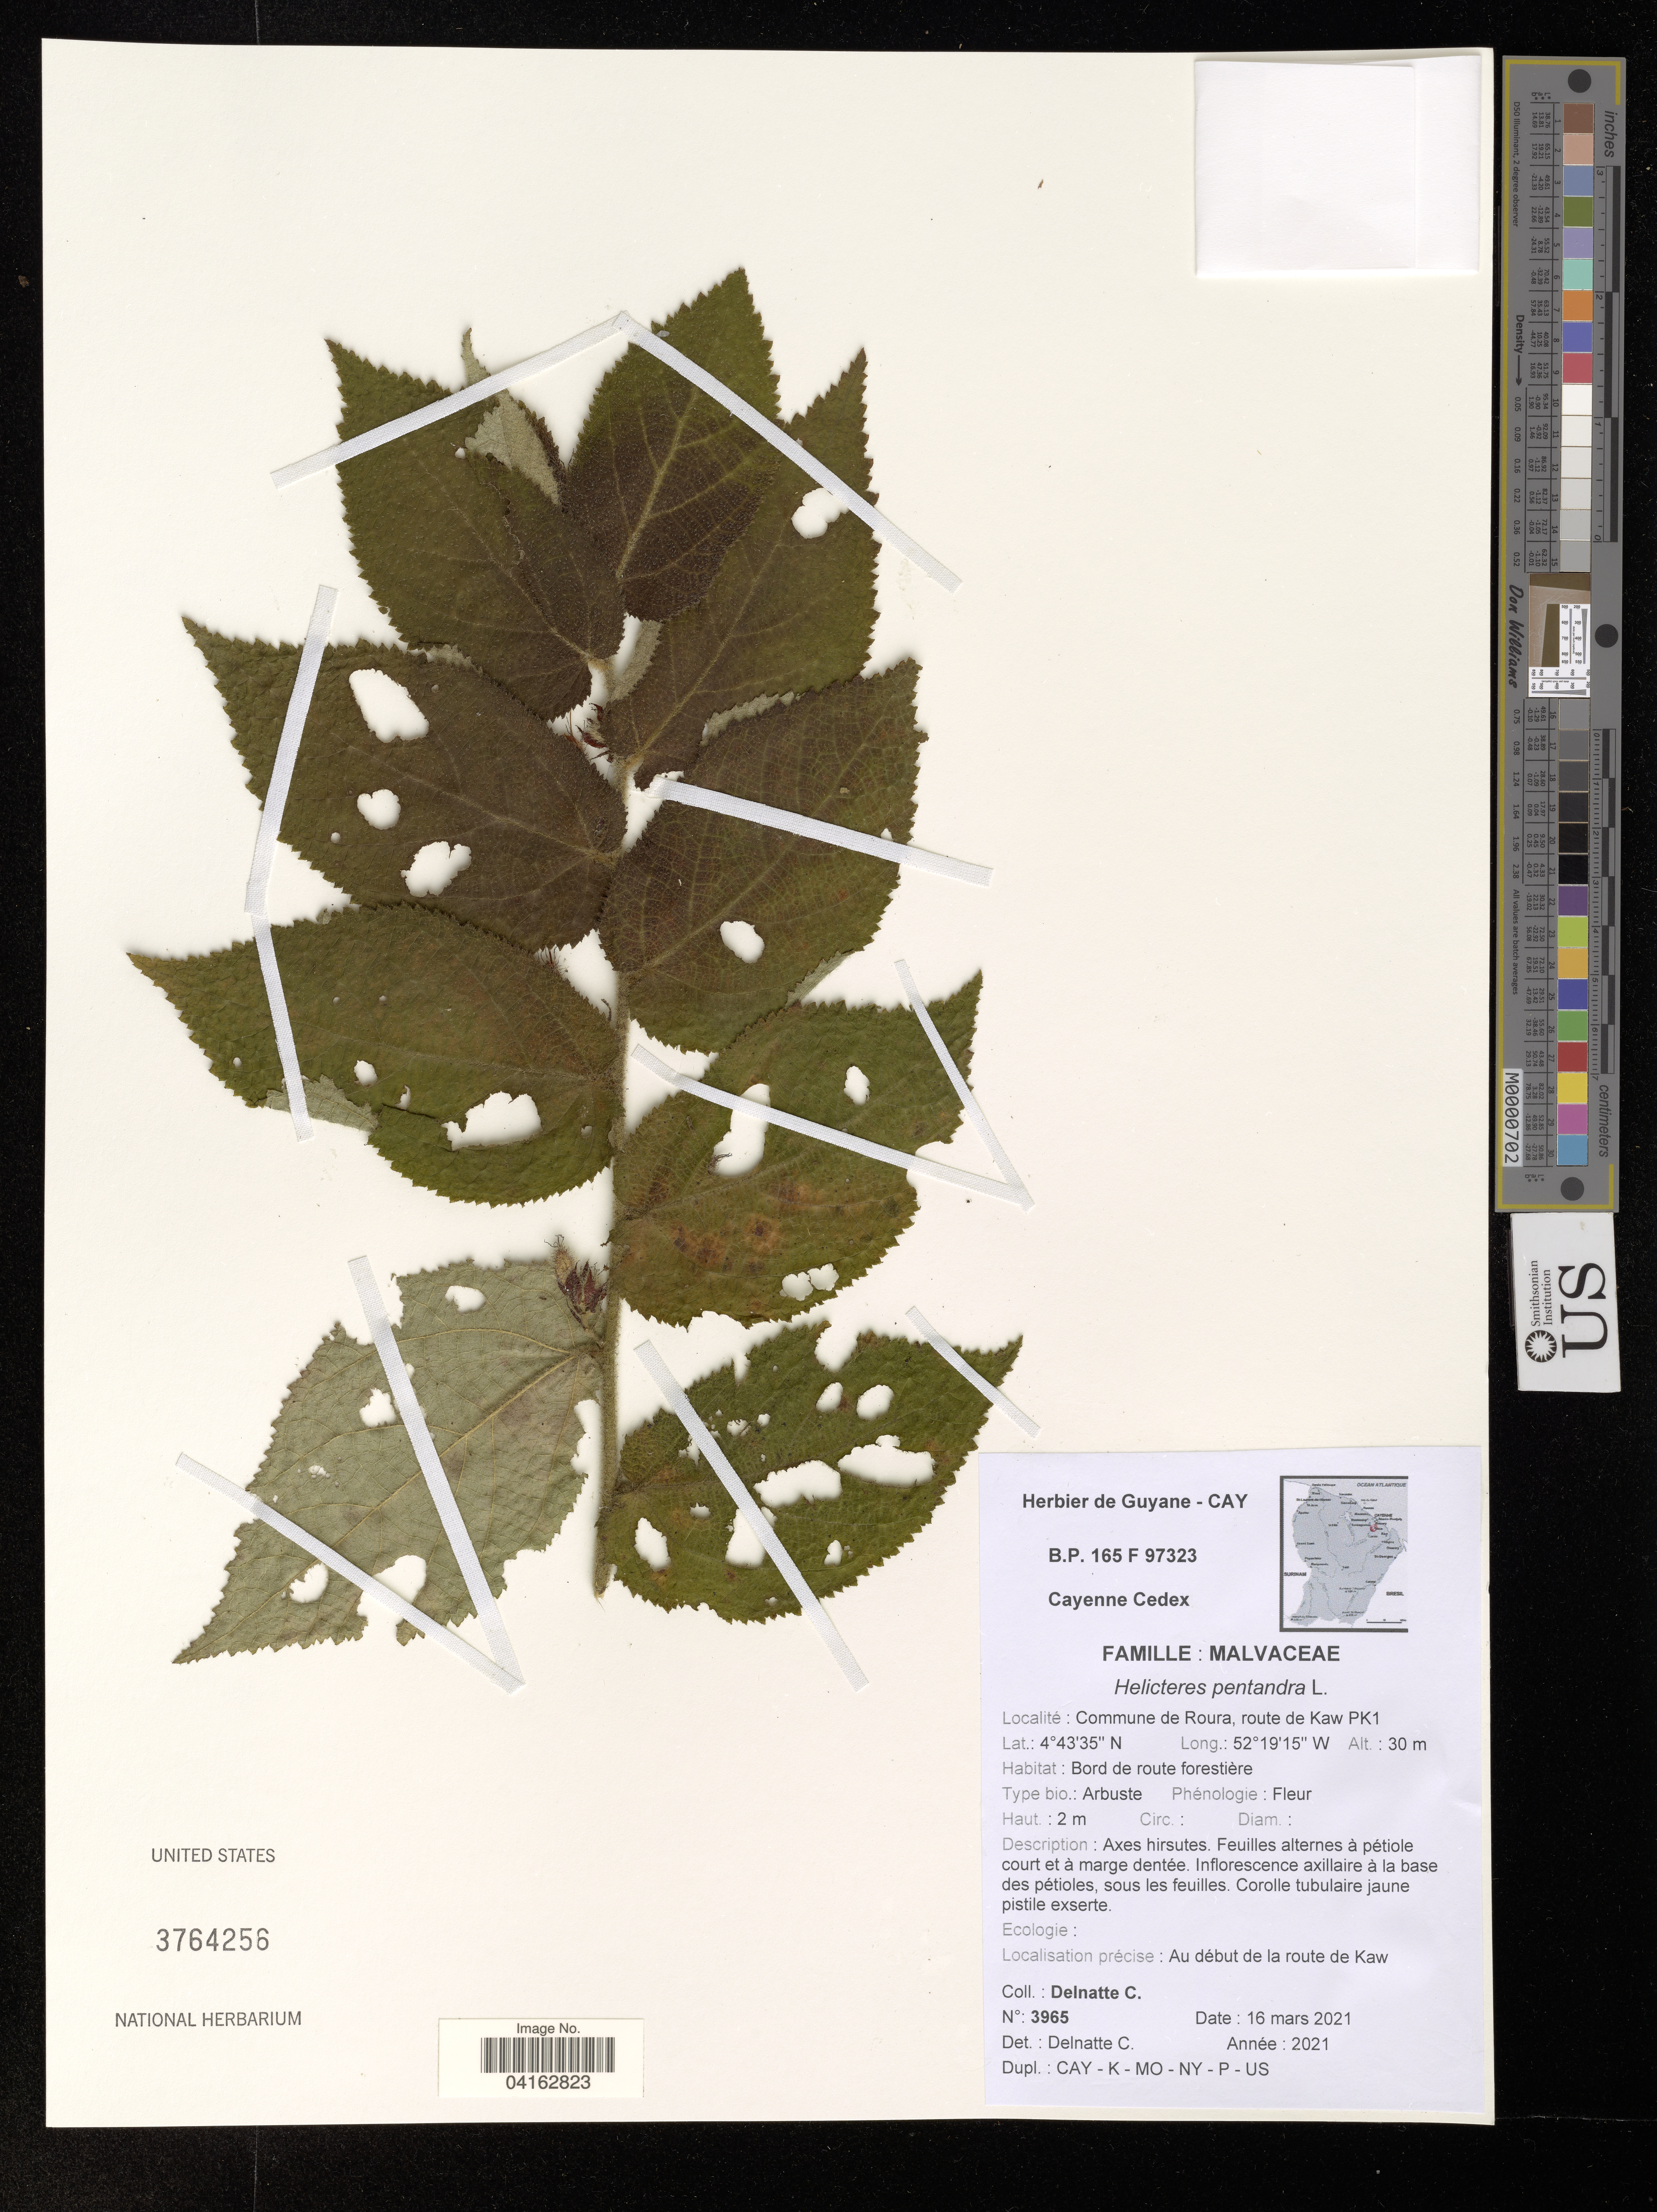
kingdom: Plantae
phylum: Tracheophyta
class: Magnoliopsida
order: Malvales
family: Malvaceae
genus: Helicteres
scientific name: Helicteres pentandra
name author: L.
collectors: C. Delnatte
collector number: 3965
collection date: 2021-03-16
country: French Guiana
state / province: Cayenne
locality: Commune de Roura, route de Kaw PK1.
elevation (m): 30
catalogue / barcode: US 3764256